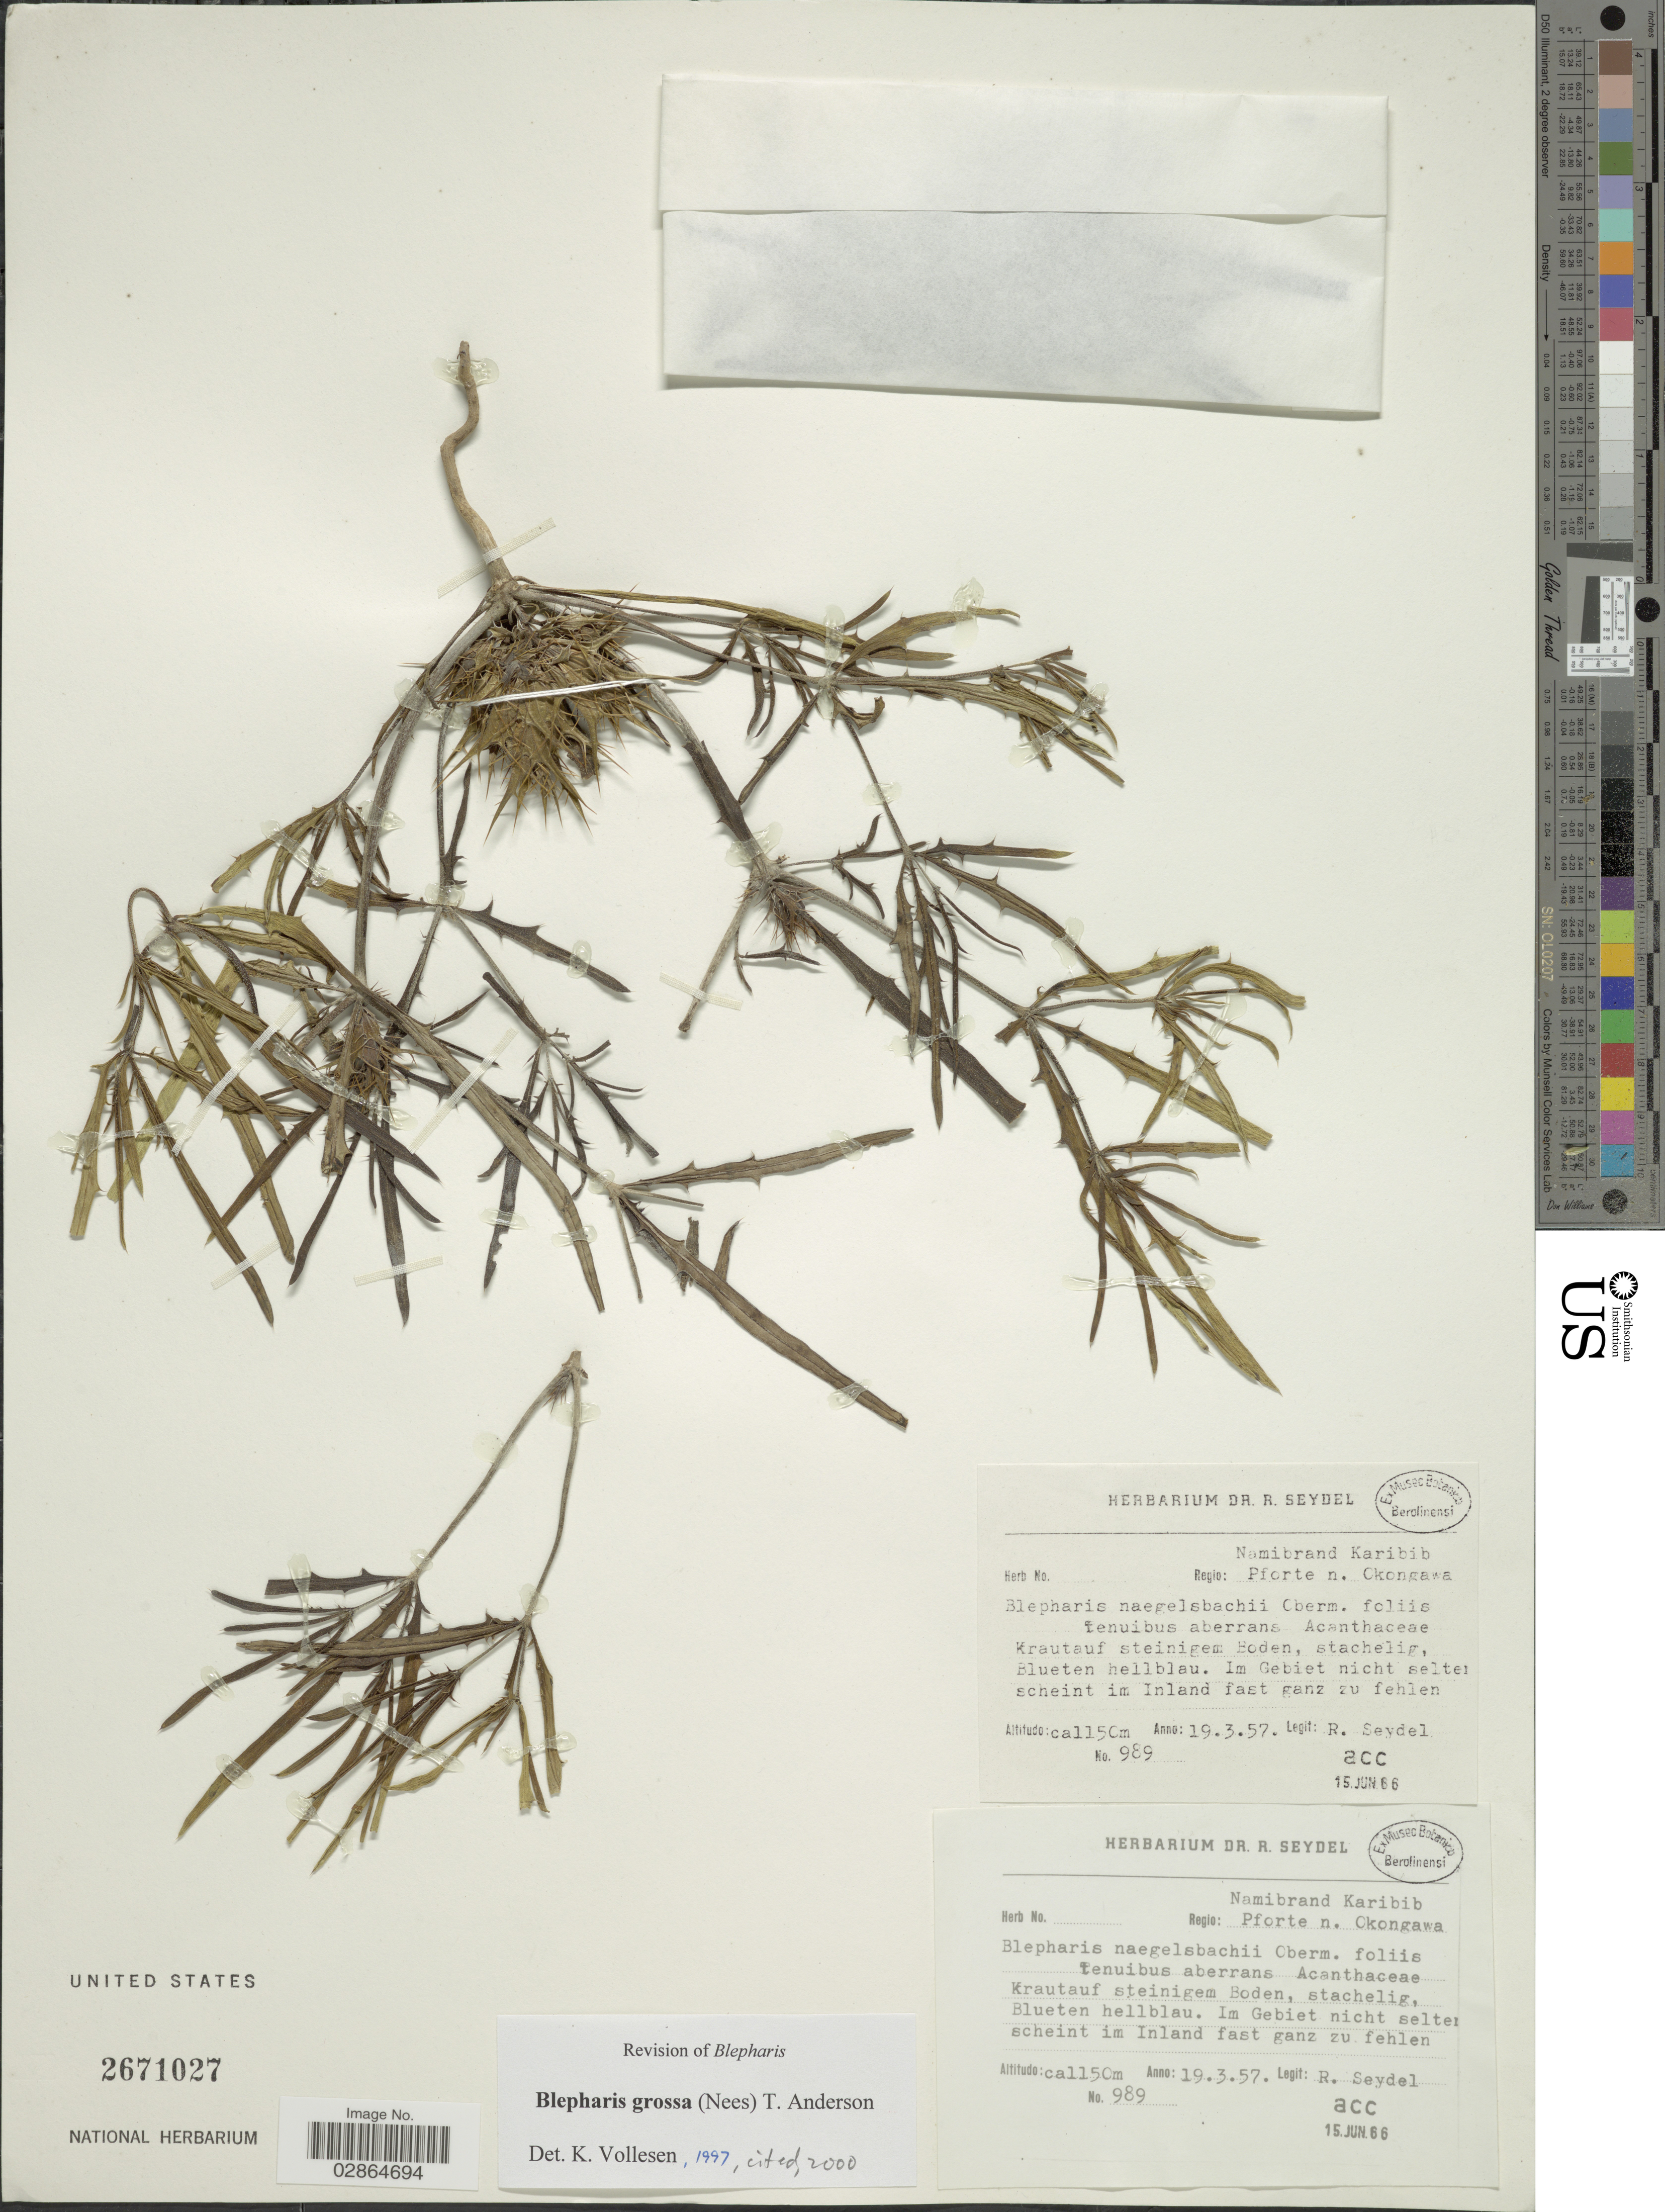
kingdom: Plantae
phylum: Tracheophyta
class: Magnoliopsida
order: Lamiales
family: Acanthaceae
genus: Blepharis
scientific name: Blepharis grossa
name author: (Nees) T. Anderson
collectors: R. Seydel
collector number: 989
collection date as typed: Transcribed d/m/y: 19/3/57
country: Namibia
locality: Regio: Namibrand Karibib, Pforte n. Okongawa.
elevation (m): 1150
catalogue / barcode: US 2671027